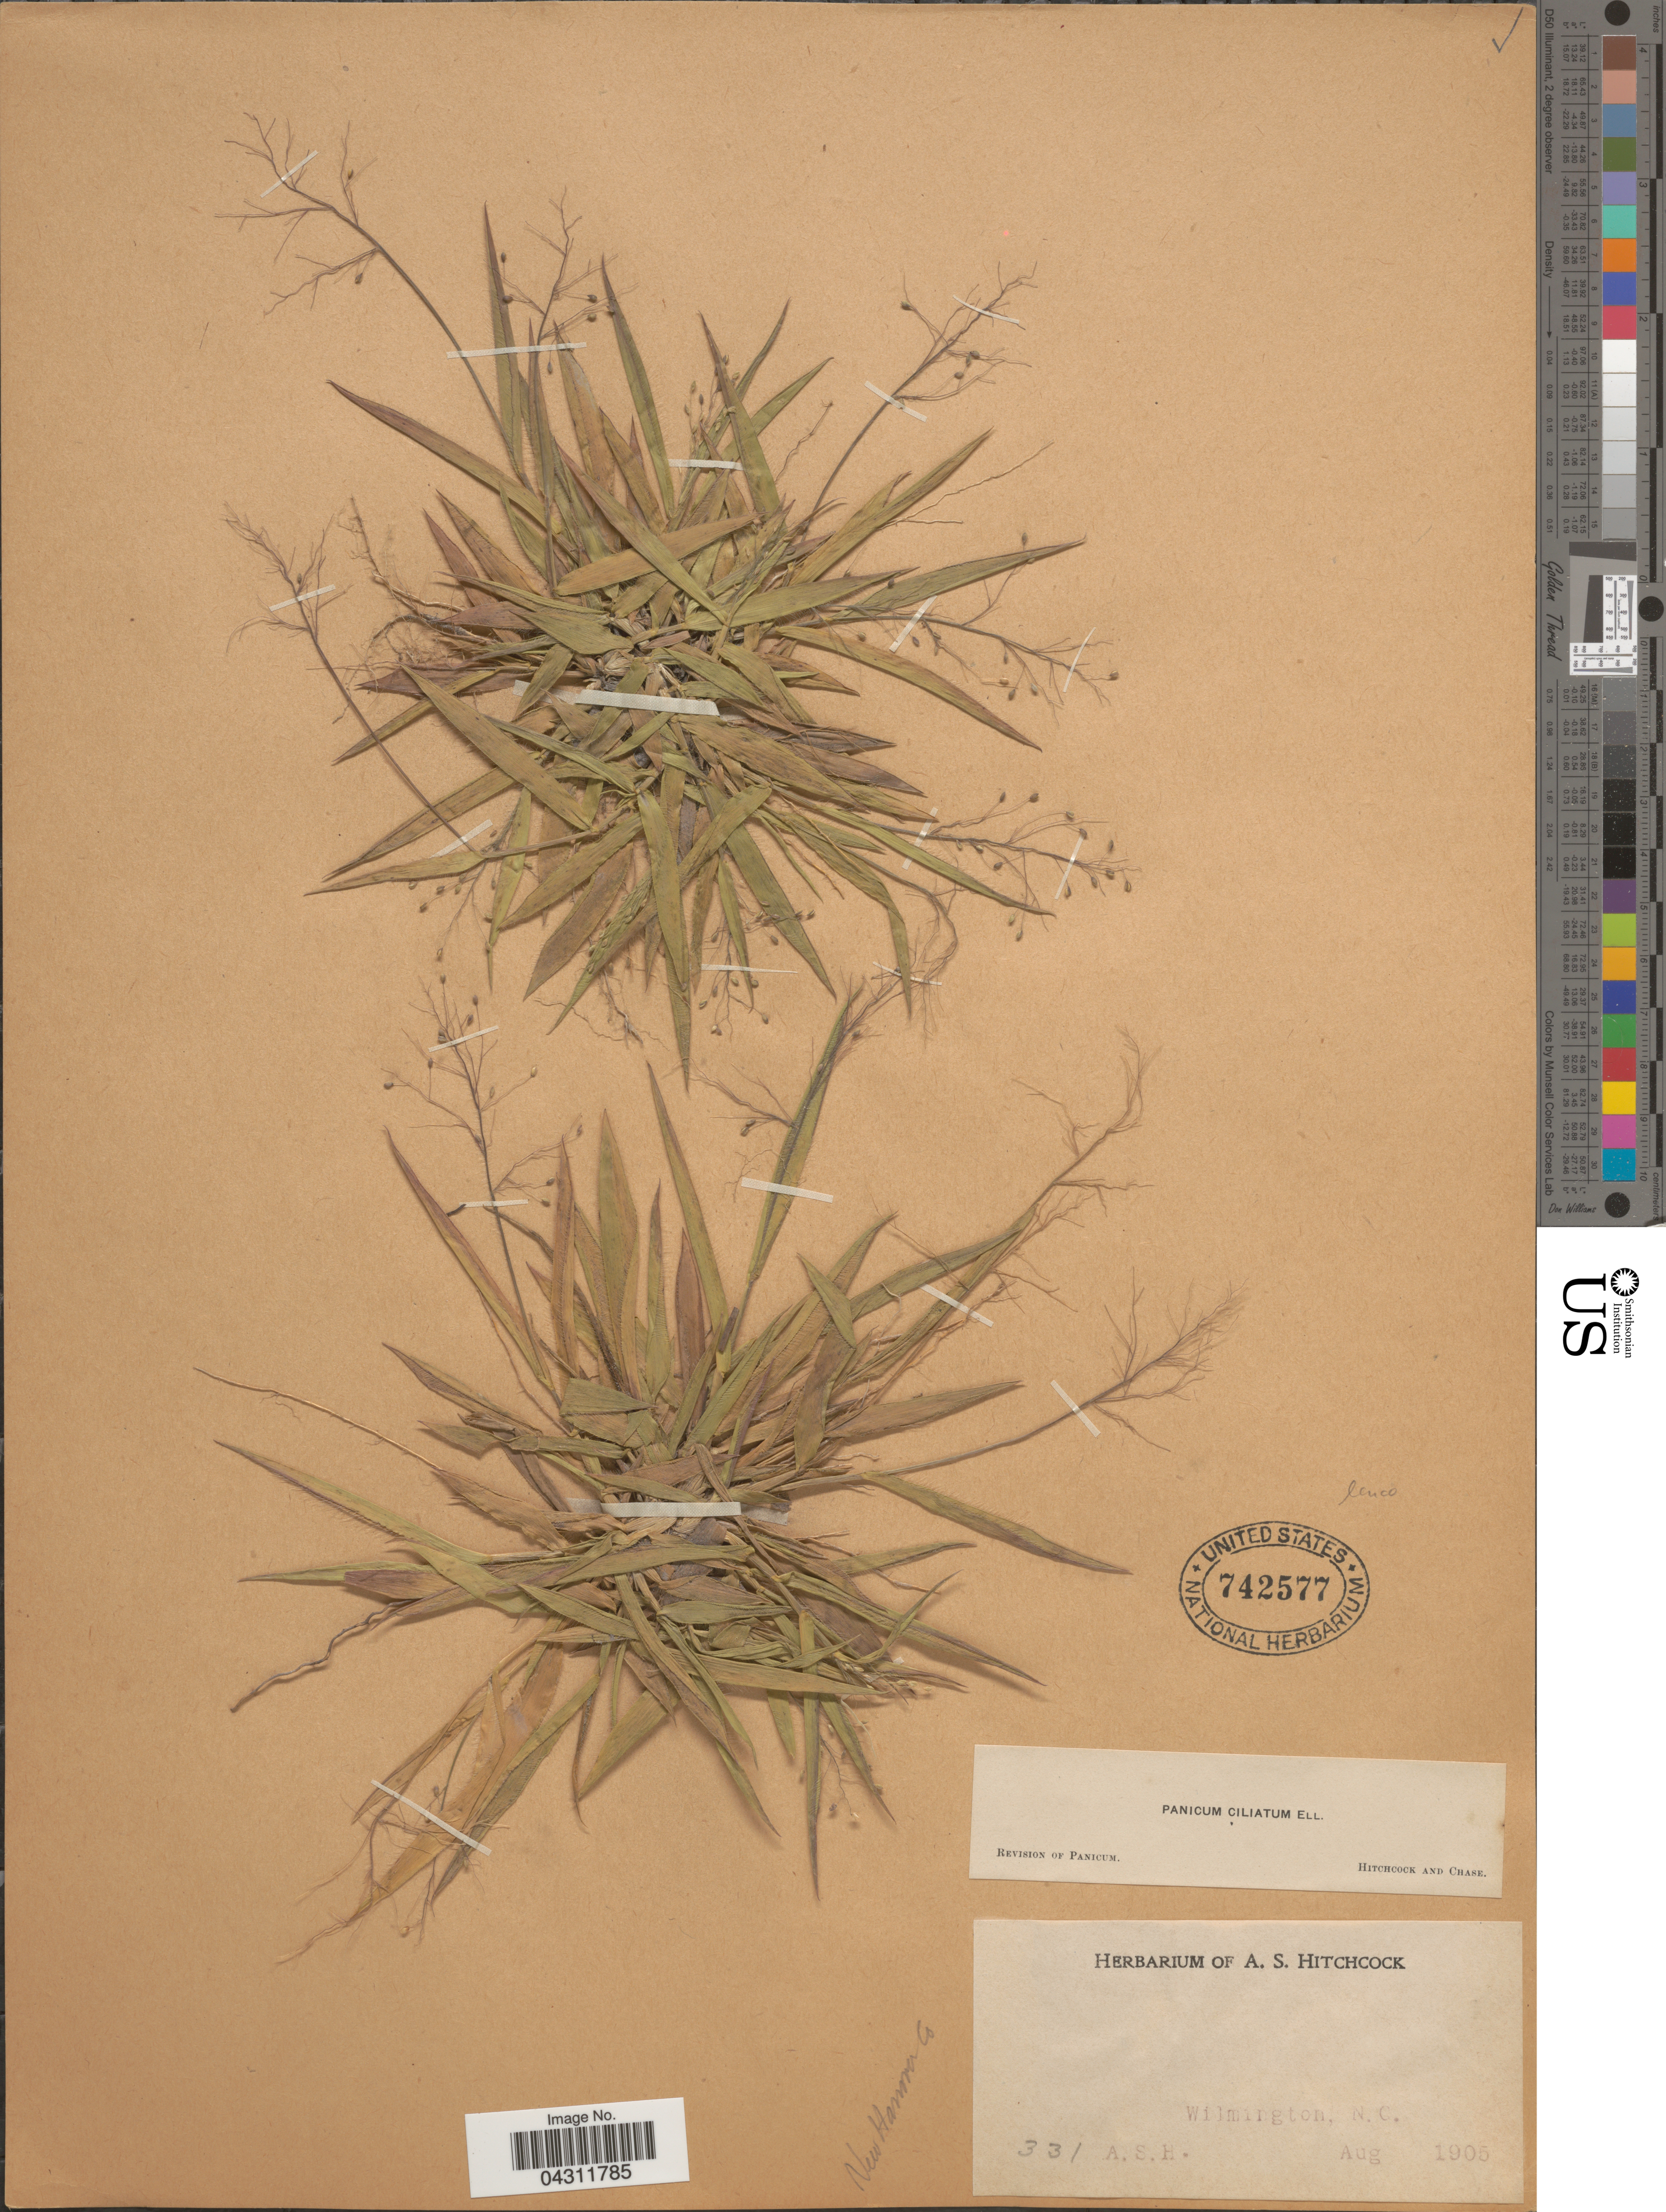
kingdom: Plantae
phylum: Tracheophyta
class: Liliopsida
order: Poales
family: Poaceae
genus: Dichanthelium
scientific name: Dichanthelium strigosum var. leucoblepharis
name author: (Trin.) Freckmann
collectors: A. S. Hitchcock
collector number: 331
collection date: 1905-08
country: United States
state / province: North Carolina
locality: New Hanover Co. Wilmington.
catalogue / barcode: US 742577